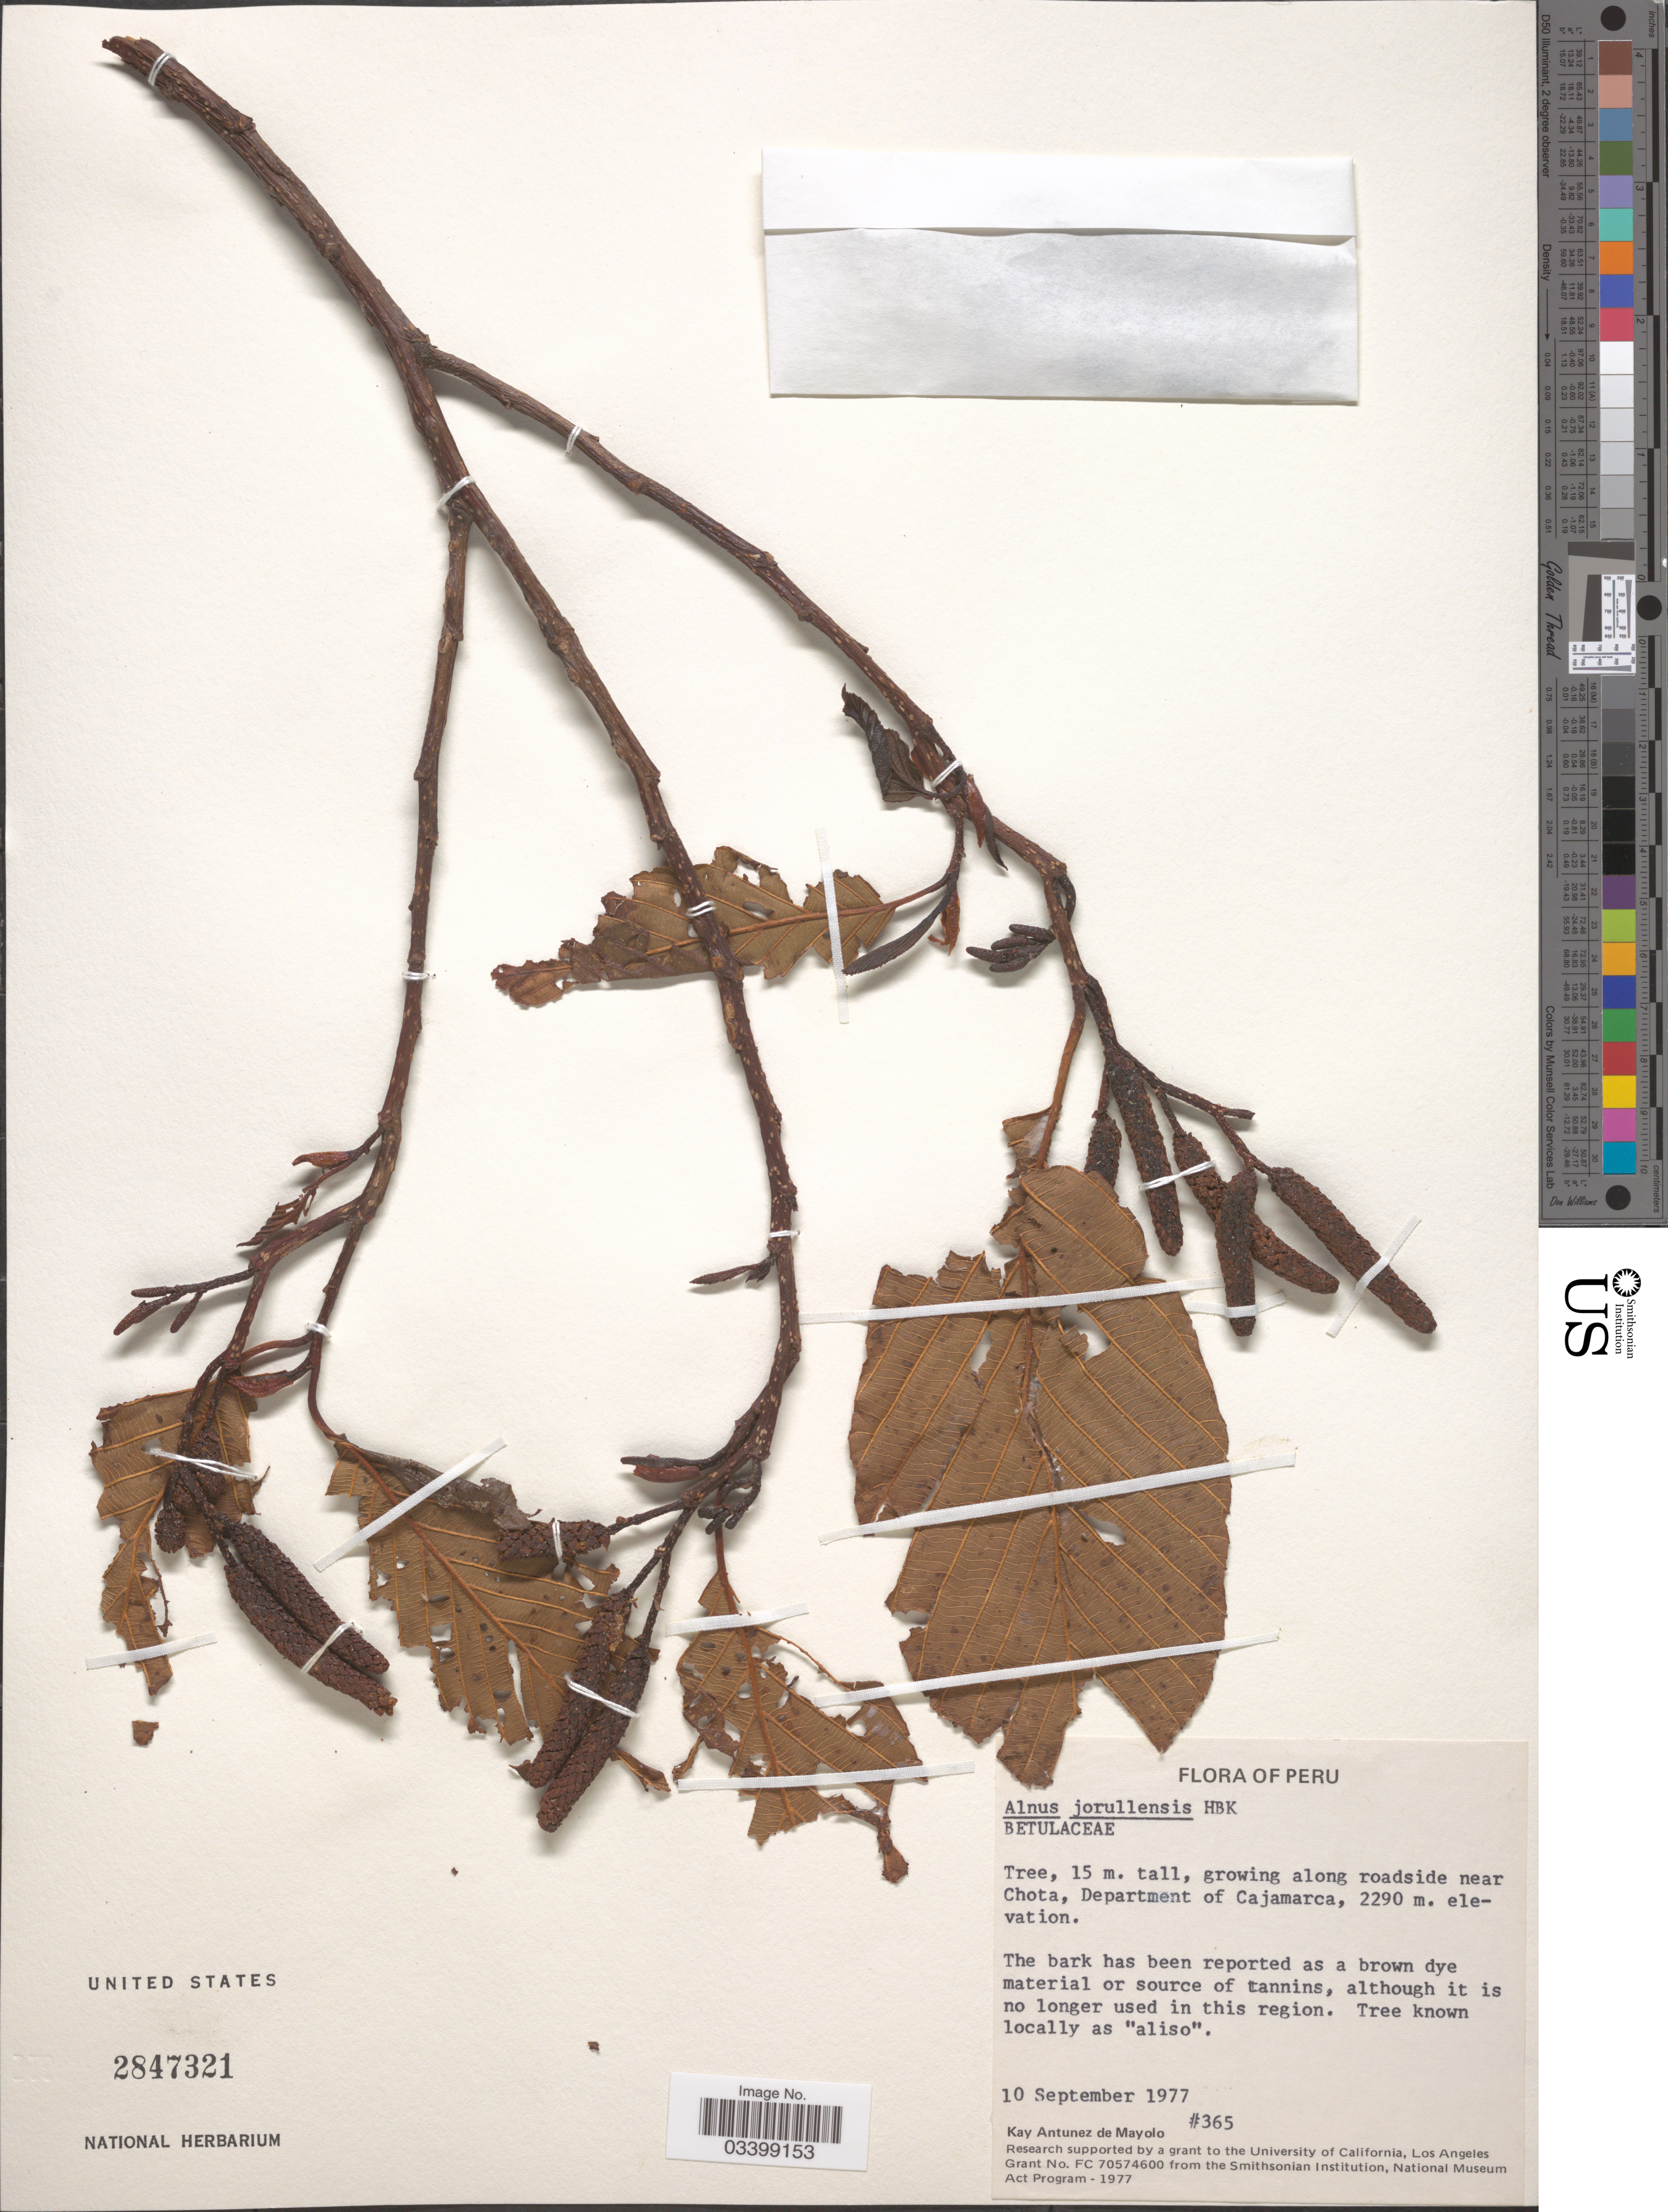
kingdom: Plantae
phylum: Tracheophyta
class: Magnoliopsida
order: Fagales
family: Betulaceae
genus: Alnus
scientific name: Alnus acuminata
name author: Kunth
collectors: K. Antunez de Mayolo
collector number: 365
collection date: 1977-09-10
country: Peru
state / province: Cajamarca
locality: Growing along roadside near Chota, Department of Cajamarca.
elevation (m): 2290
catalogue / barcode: US 2847321